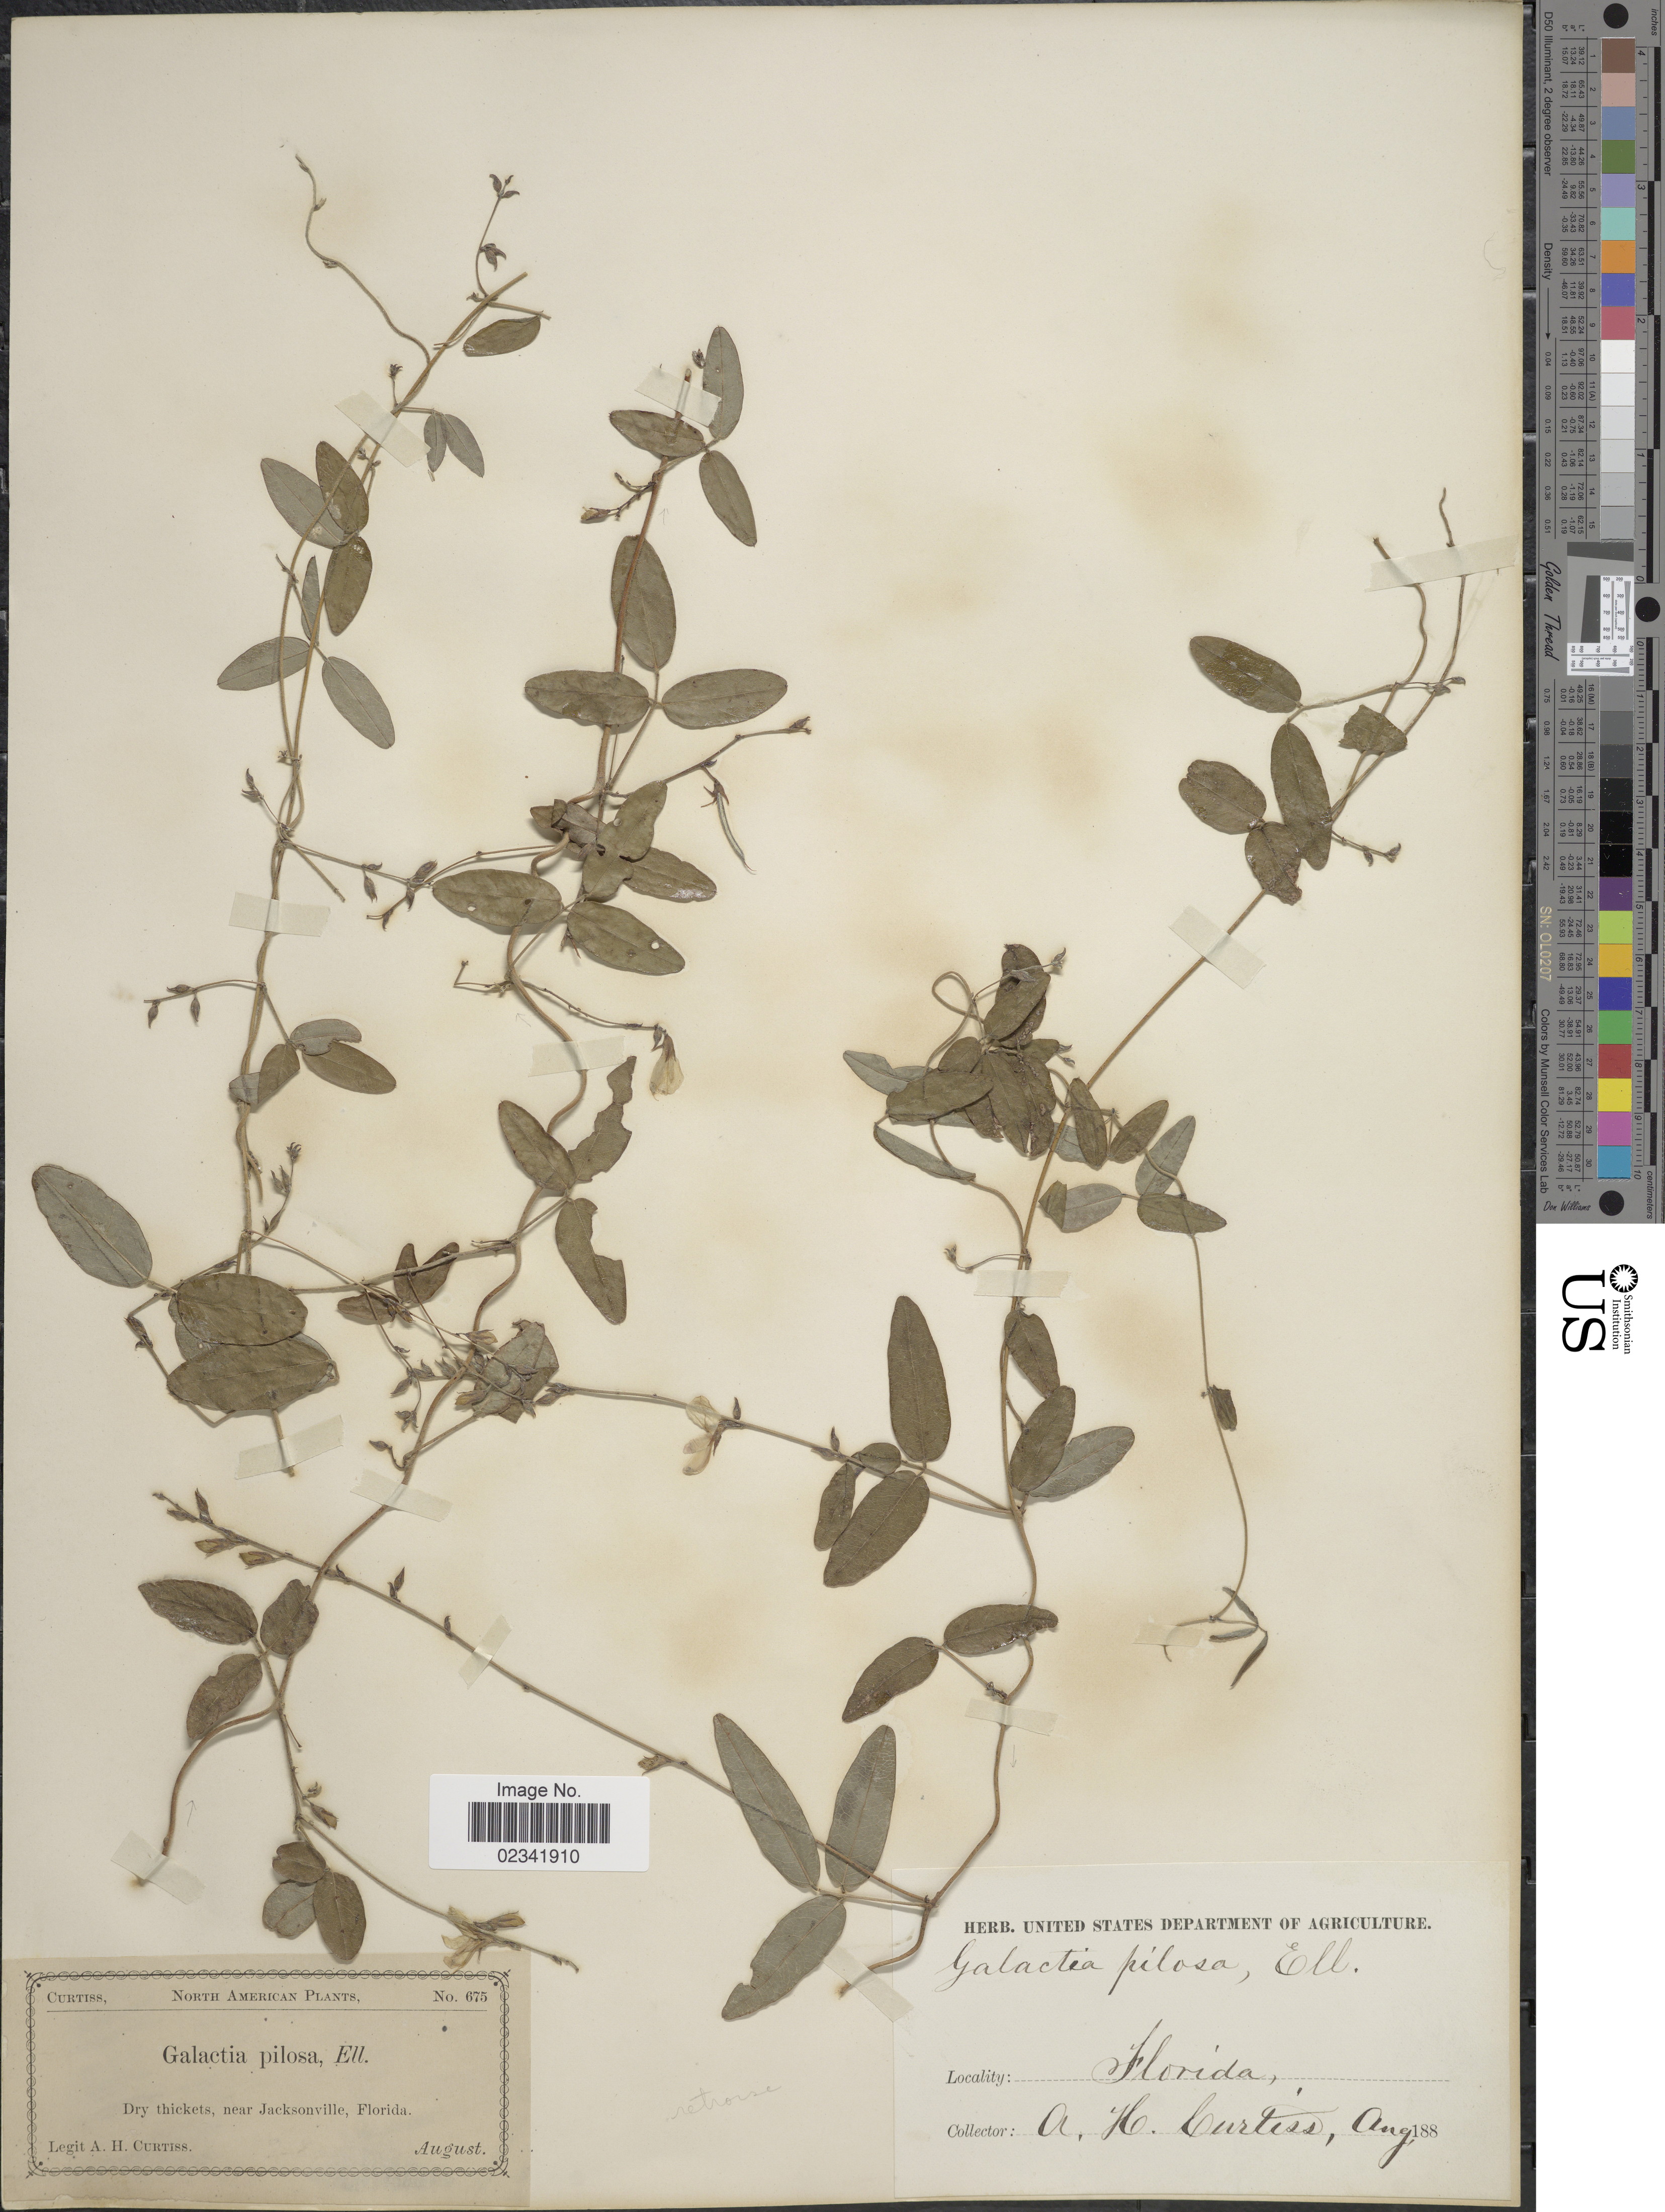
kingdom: Plantae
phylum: Tracheophyta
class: Magnoliopsida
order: Fabales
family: Fabaceae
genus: Galactia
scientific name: Galactia volubilis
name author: (L.) Britton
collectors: A. H. Curtiss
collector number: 675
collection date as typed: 188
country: United States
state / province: Florida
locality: Dry thickets, near Jacksonville, Florida